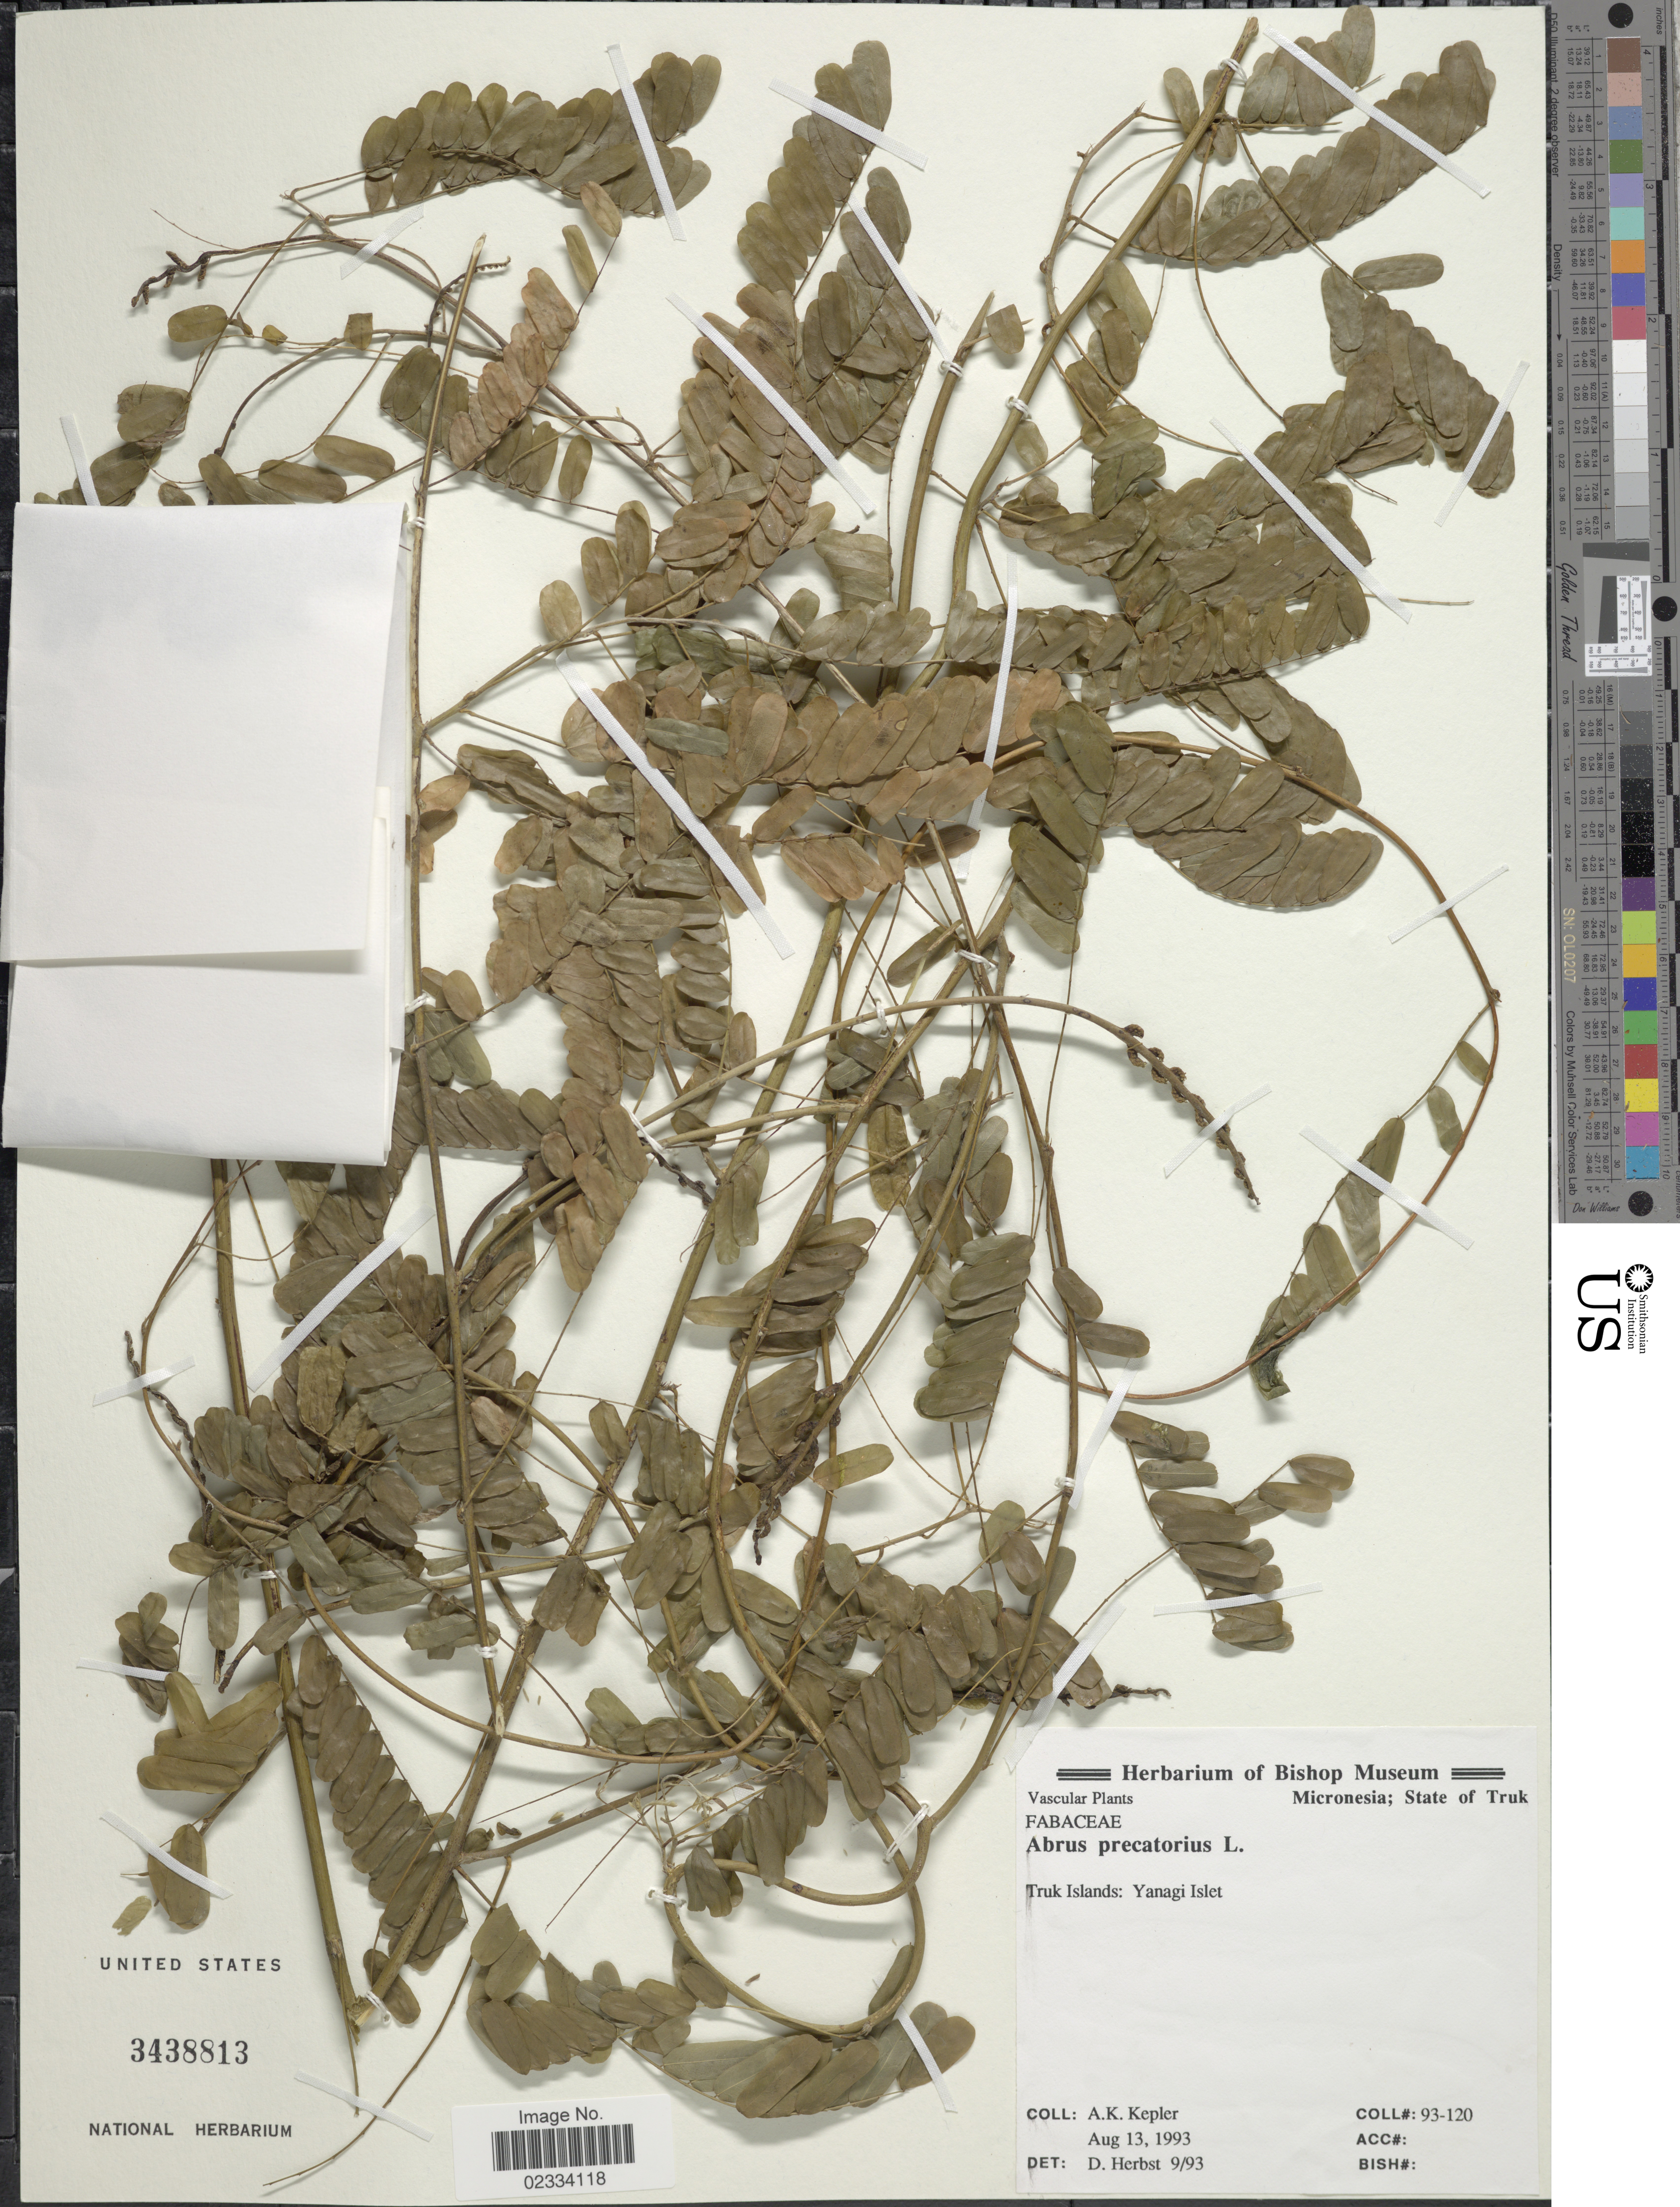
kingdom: Plantae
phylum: Tracheophyta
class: Magnoliopsida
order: Fabales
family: Fabaceae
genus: Abrus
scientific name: Abrus precatorius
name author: L.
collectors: A. K. Kepler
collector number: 93-120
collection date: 1993-08-13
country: Micronesia, Federated States of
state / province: Truk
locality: Yanagi Islet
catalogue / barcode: US 3438813